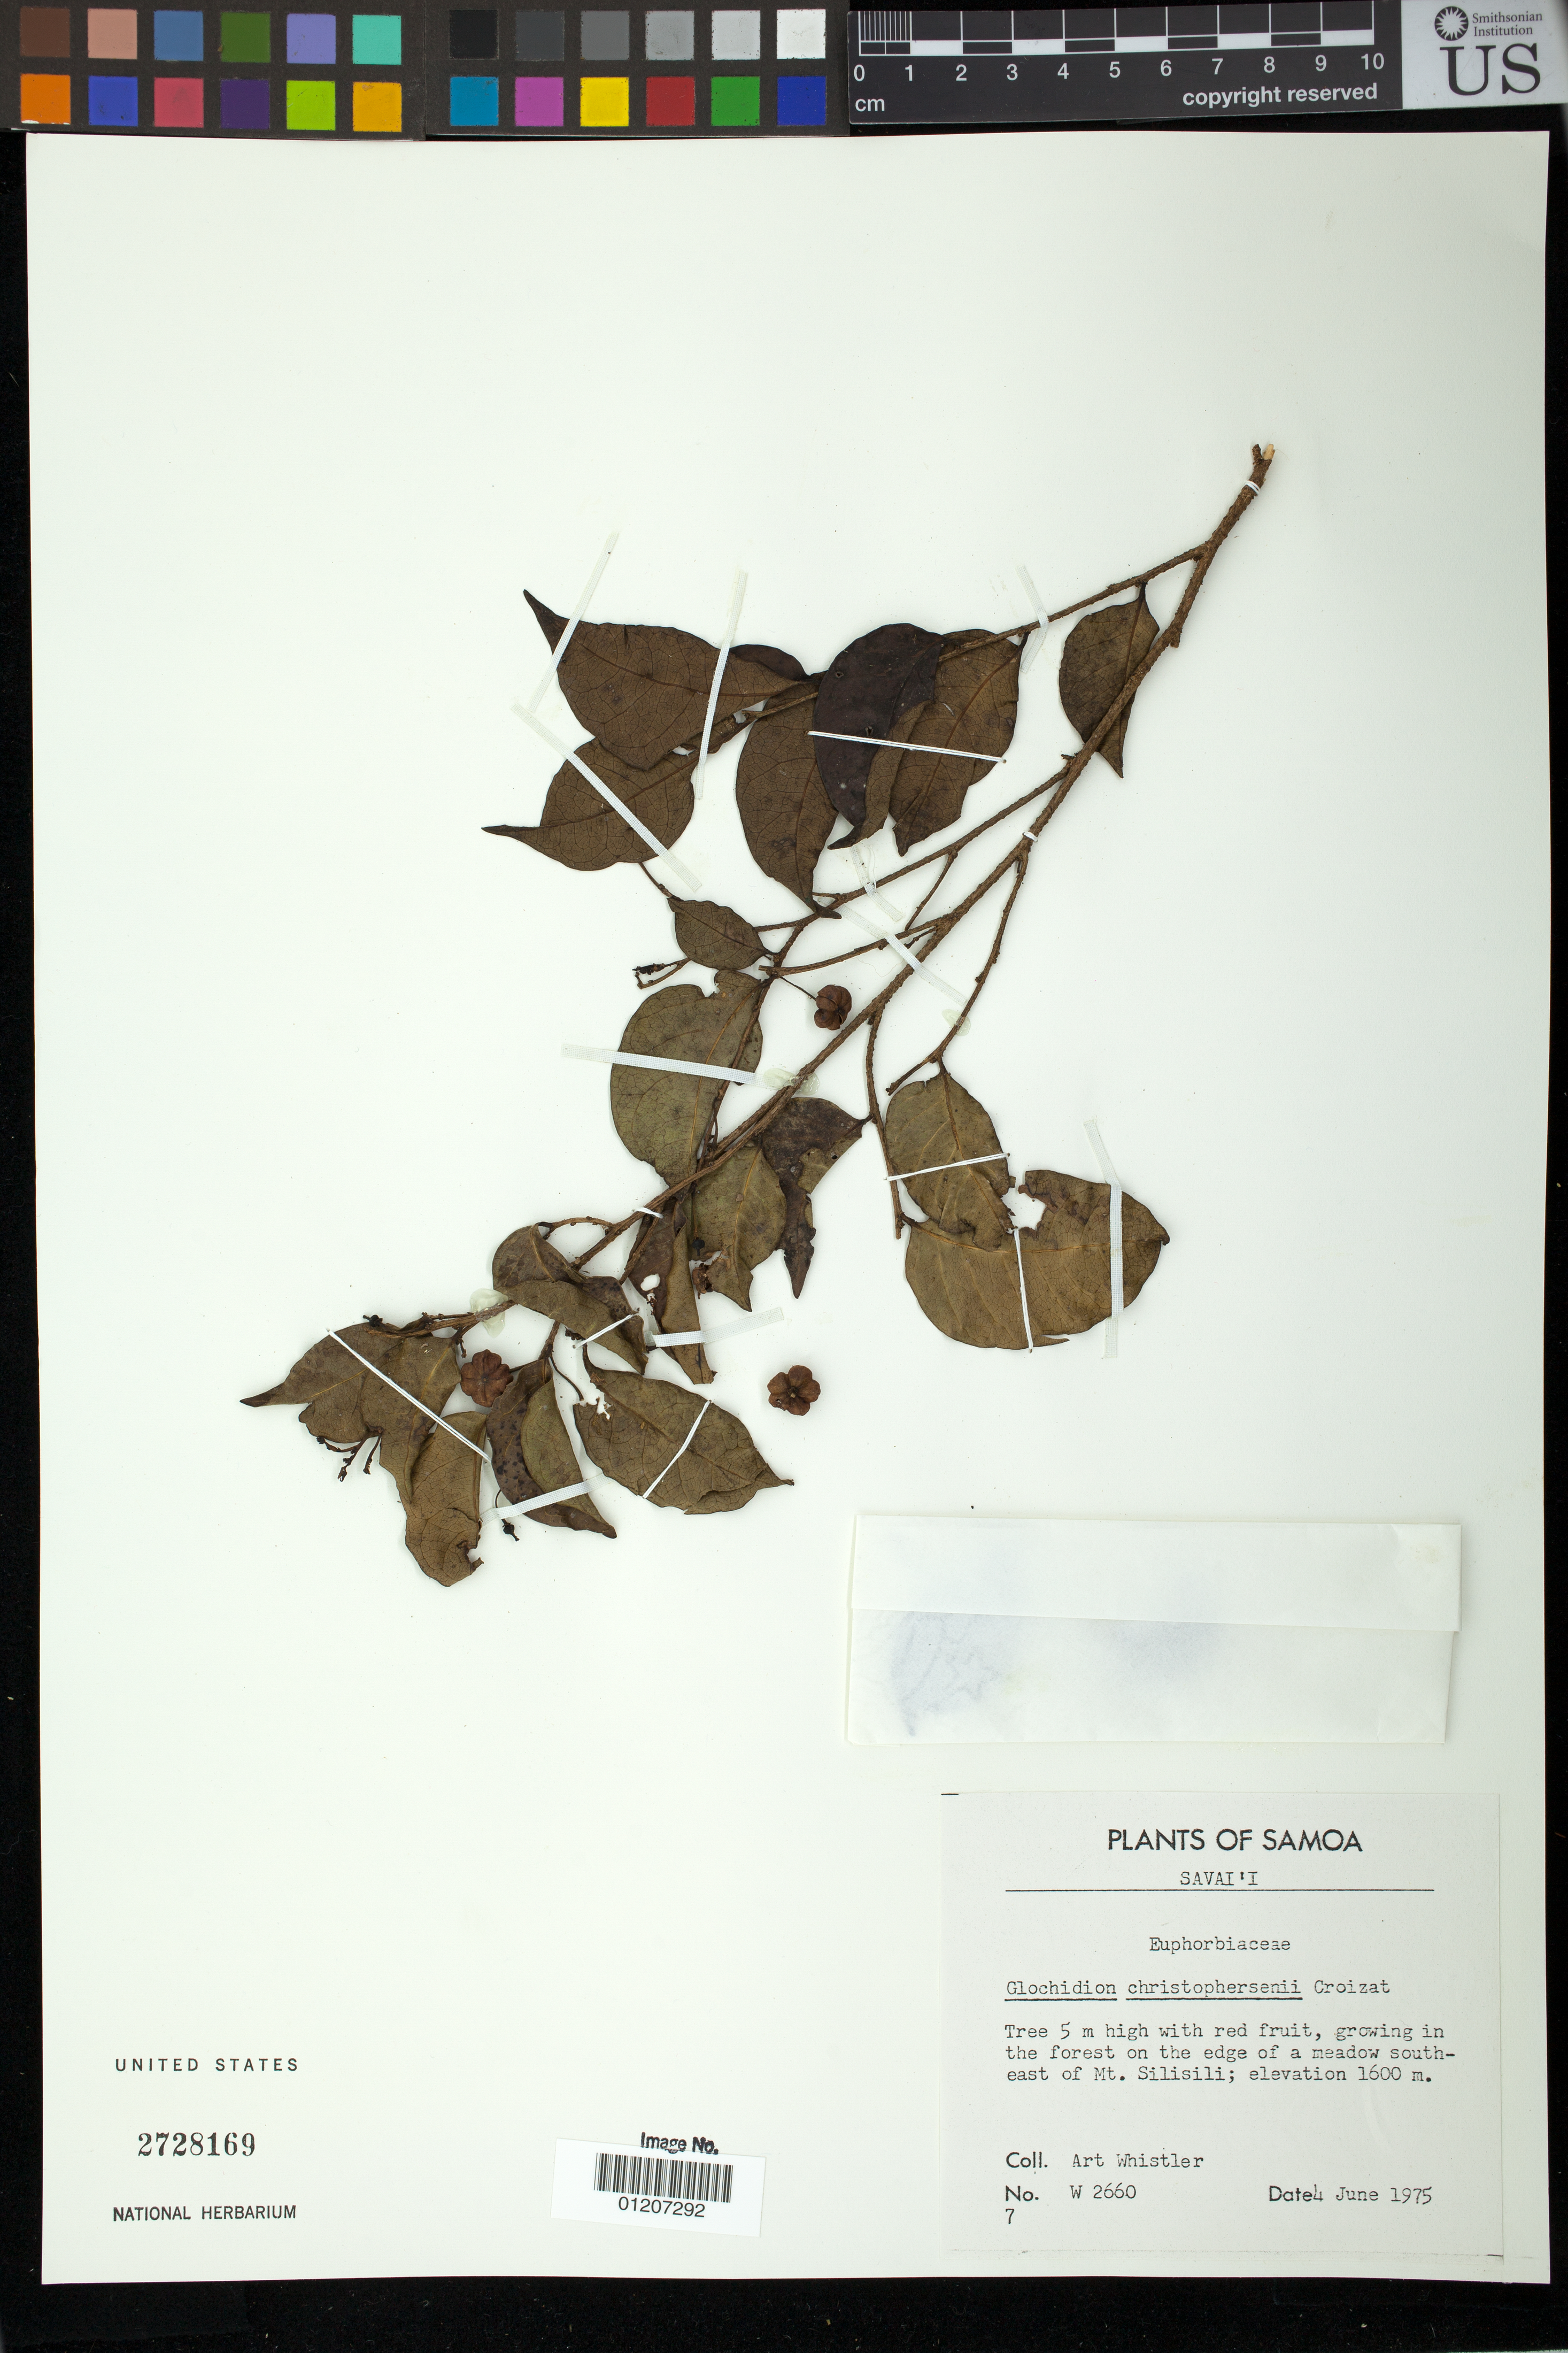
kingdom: Plantae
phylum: Tracheophyta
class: Magnoliopsida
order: Malpighiales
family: Phyllanthaceae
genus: Phyllanthus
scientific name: Phyllanthus christophersenii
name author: (Croizat) W.L. Wagner & Lorence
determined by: Wagner, W. L., (BOT), Smithsonian Institution - National Museum of Natural History (UNITED STATES)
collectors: A. Whistler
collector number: W 2660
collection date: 1975-06-04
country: Samoa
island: Savai'i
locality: in the forest east of Mt. Silisili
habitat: Forest on the dge of a meadow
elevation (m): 1600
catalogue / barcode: US 2728169